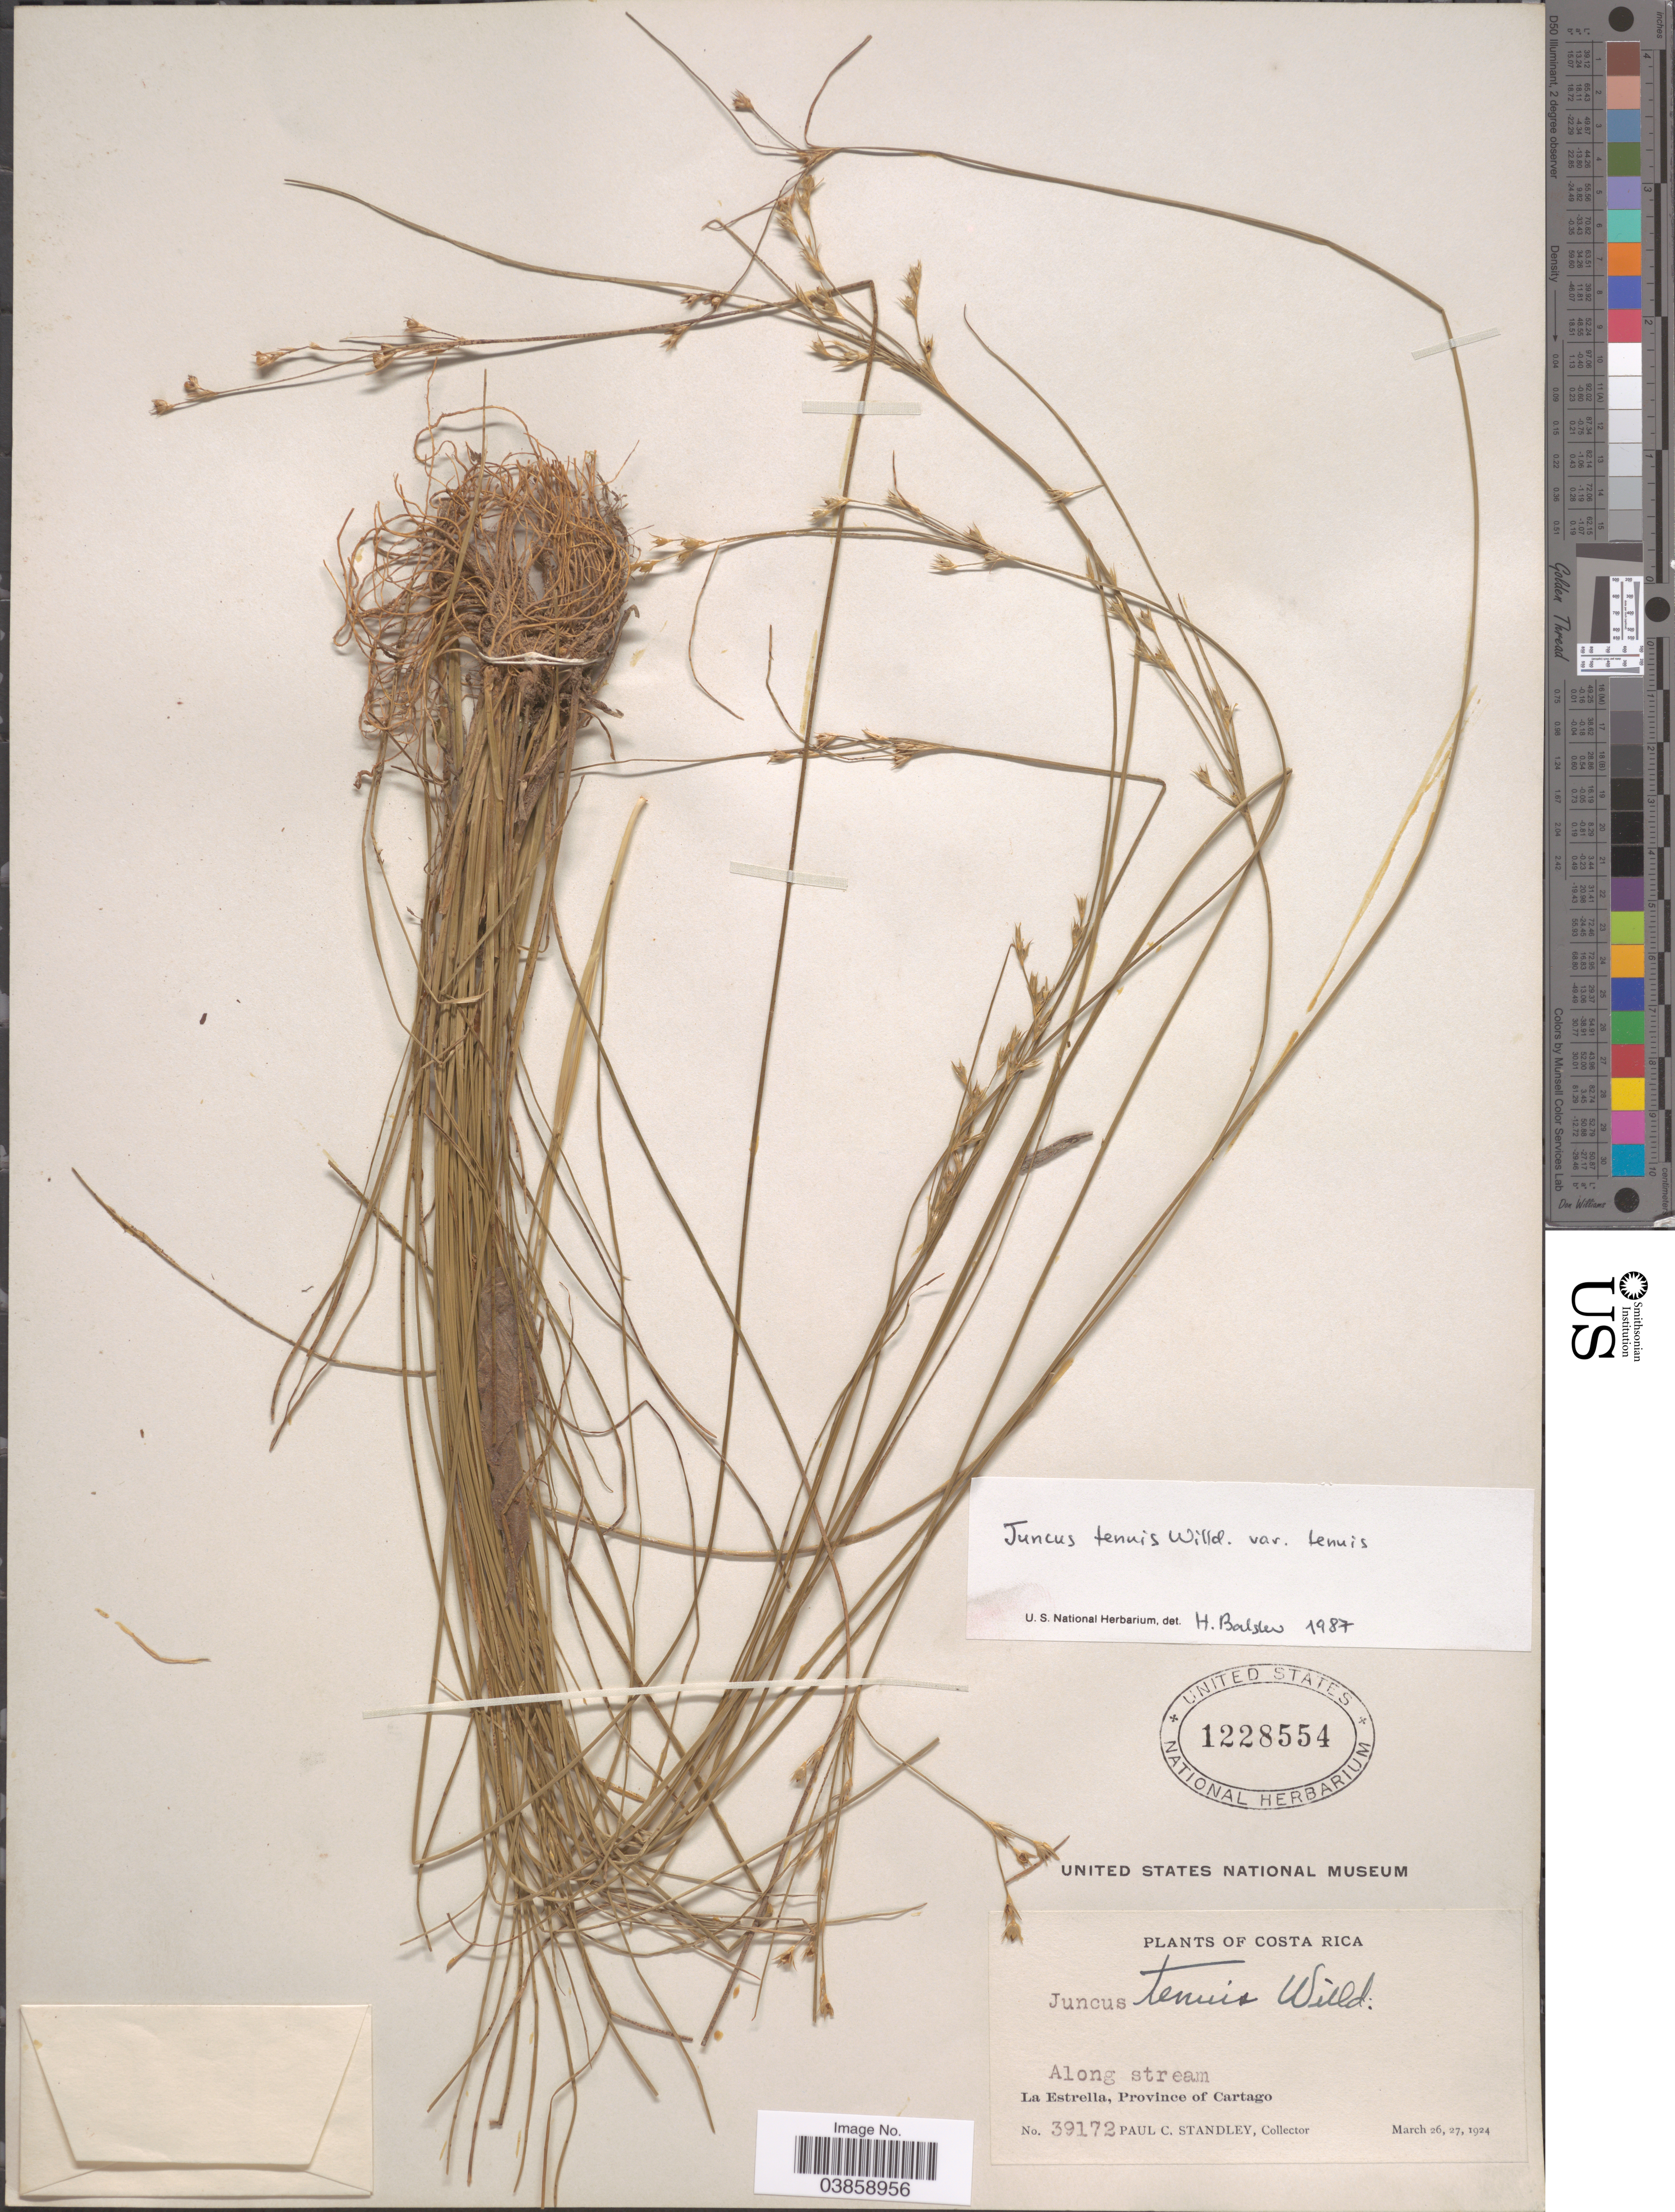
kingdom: Plantae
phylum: Tracheophyta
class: Liliopsida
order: Poales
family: Juncaceae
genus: Juncus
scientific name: Juncus tenuis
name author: Willd.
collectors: P. C. Standley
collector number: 39172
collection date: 1924-03-26/1924-03-27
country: Costa Rica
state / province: Cartago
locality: La Estrella.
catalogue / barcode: US 1228554